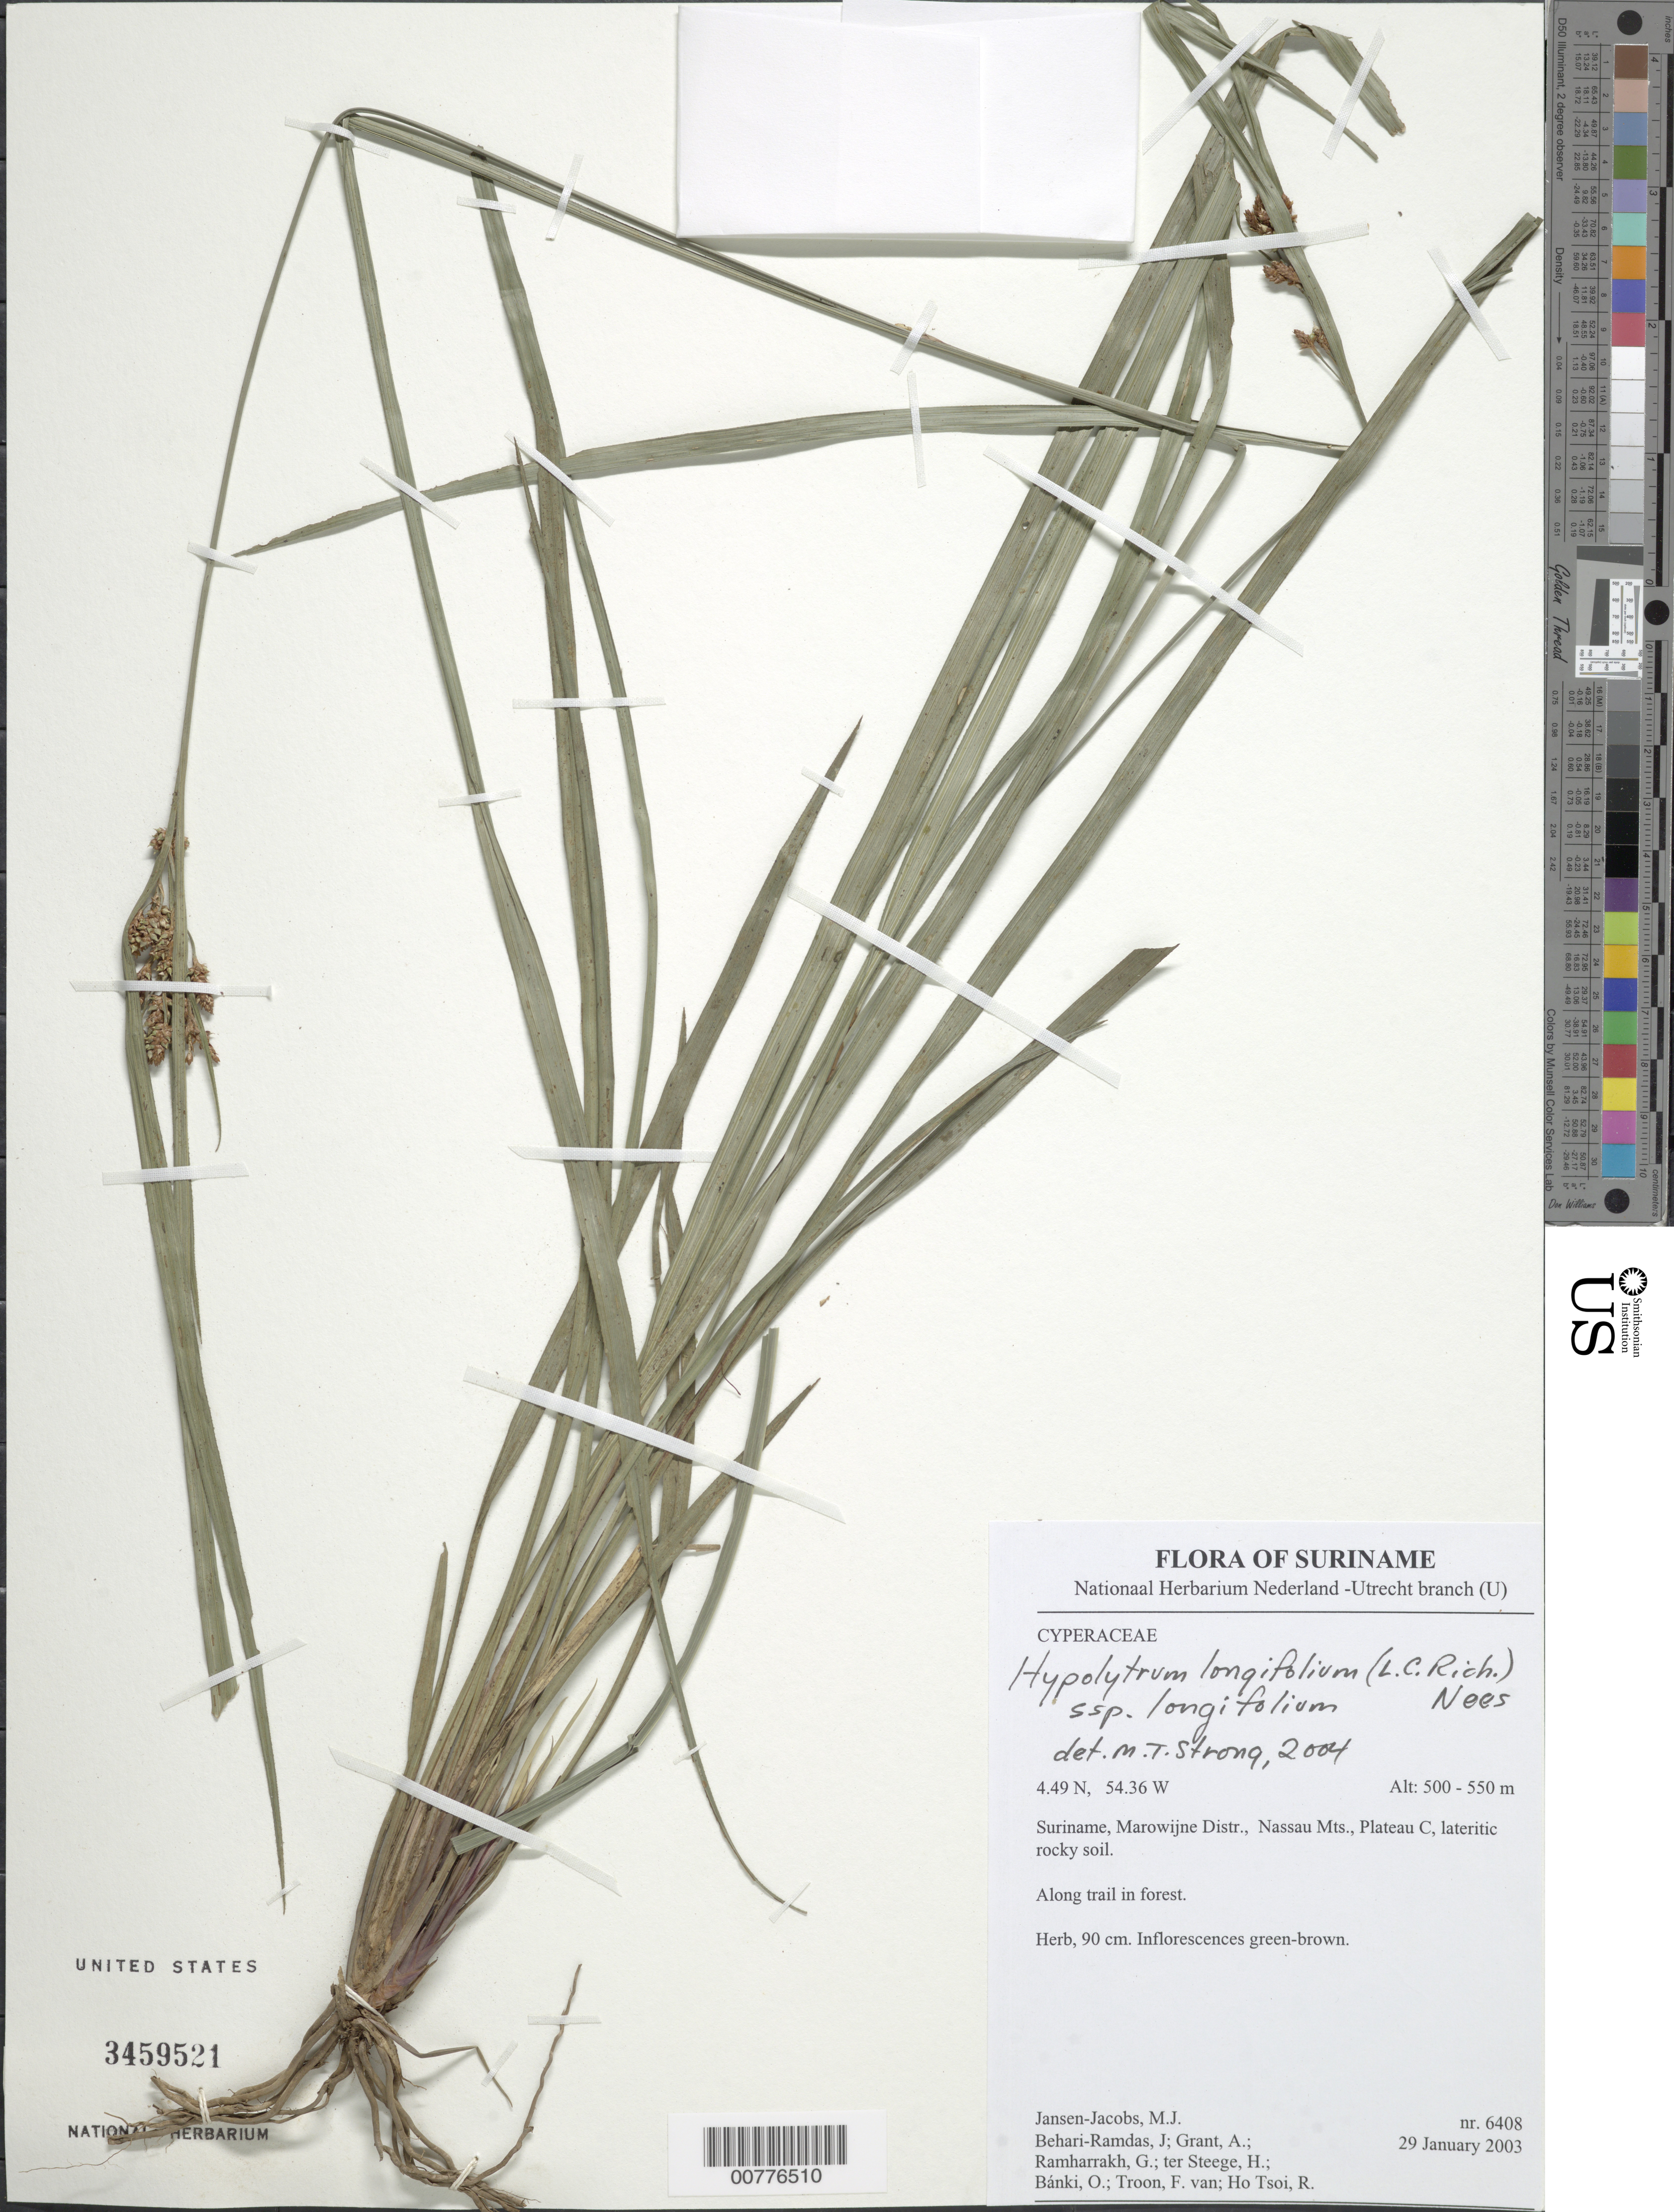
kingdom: Plantae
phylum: Tracheophyta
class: Liliopsida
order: Poales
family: Cyperaceae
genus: Hypolytrum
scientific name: Hypolytrum longifolium subsp. longifolium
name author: (Rich.) Nees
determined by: Strong, M. T., (US), Smithsonian Institution - National Museum of Natural History (UNITED STATES)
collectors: M. J. Jansen-Jacobs, J. Behari-Ramdas, A. Grant, G. Ramharrakh, H. ter Steege, O. Bánki, F. Van Troon & R. Ho Tsoi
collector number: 6408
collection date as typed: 29-Jan-03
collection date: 2003-01-29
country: Suriname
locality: Morowijne Dist; Nassau Mts, Plateau C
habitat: Lateritic rocky soil; along trail in forest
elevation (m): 500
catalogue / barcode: US 3459521